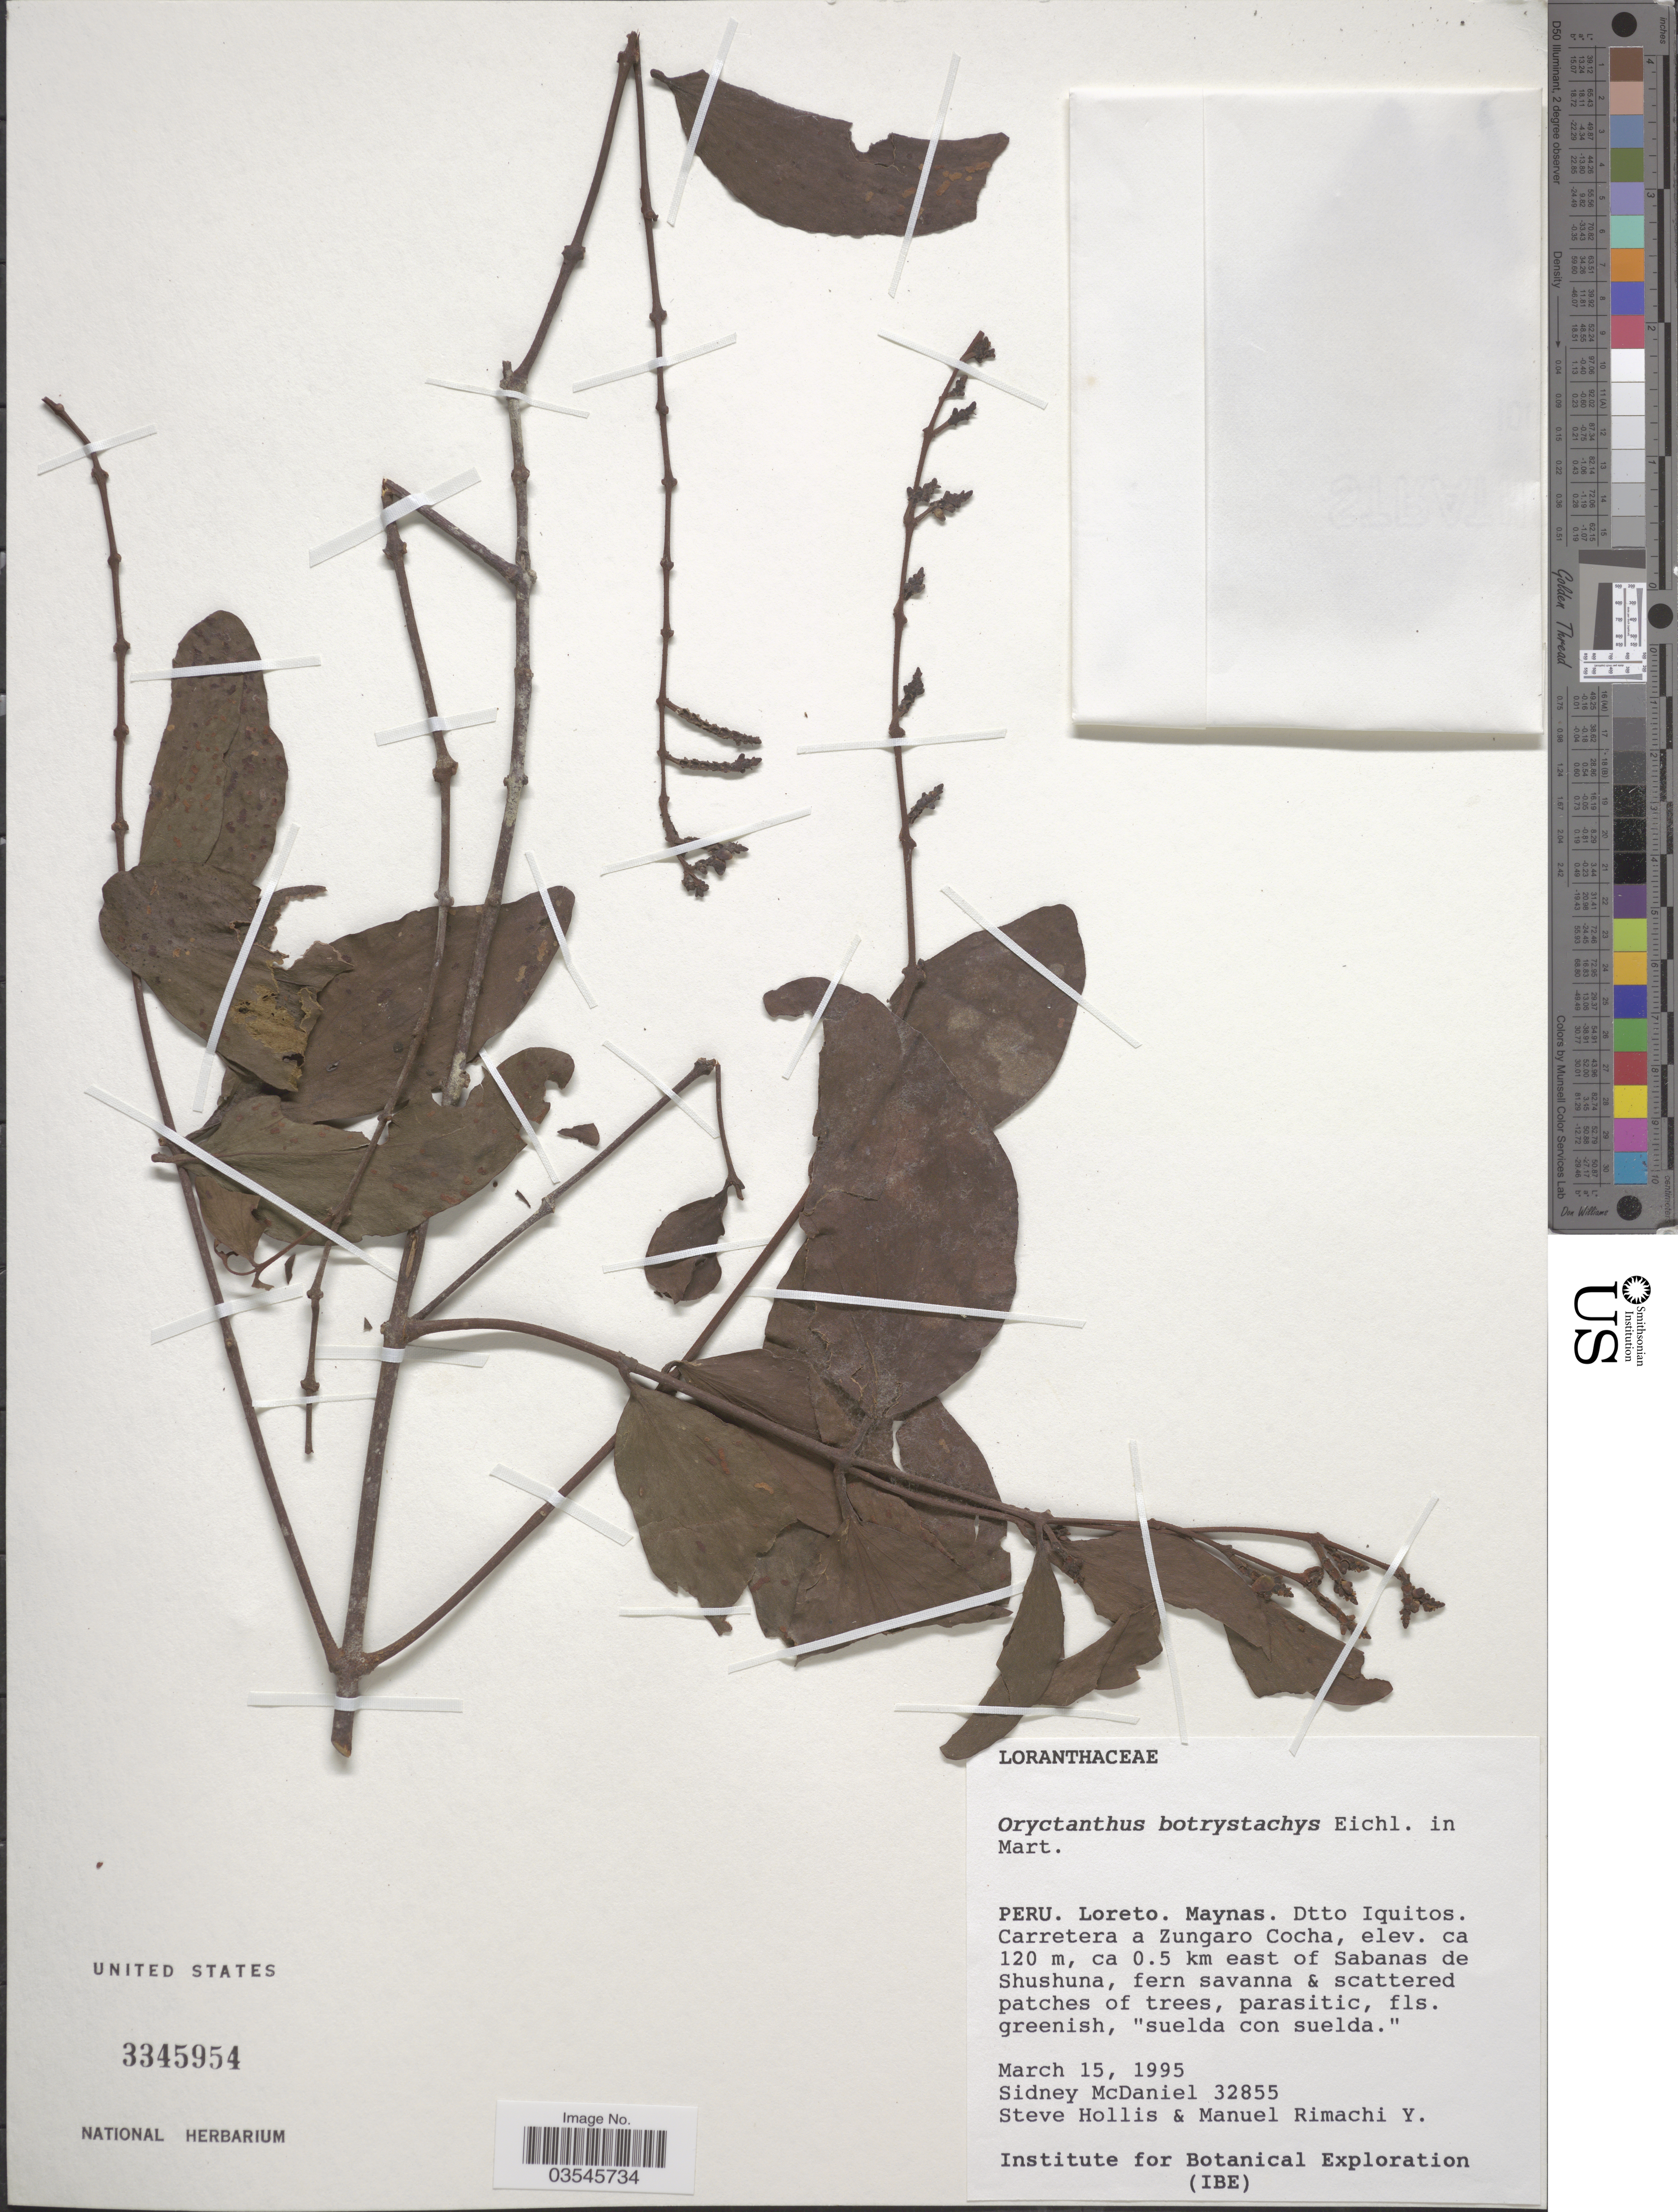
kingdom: Plantae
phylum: Tracheophyta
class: Magnoliopsida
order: Santalales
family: Loranthaceae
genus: Oryctanthus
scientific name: Oryctanthus botryostachys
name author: Eichler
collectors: S. McDaniel, S. Hollis & M. Rimachi Y.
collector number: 32855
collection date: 1995-03-15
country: Peru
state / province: Loreto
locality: Maynas. Dtto. Iquitos. Carretera a Zungaro Cocha, ca 0.5 km east of Sabanas de Shushuna.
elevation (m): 120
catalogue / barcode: US 3345954